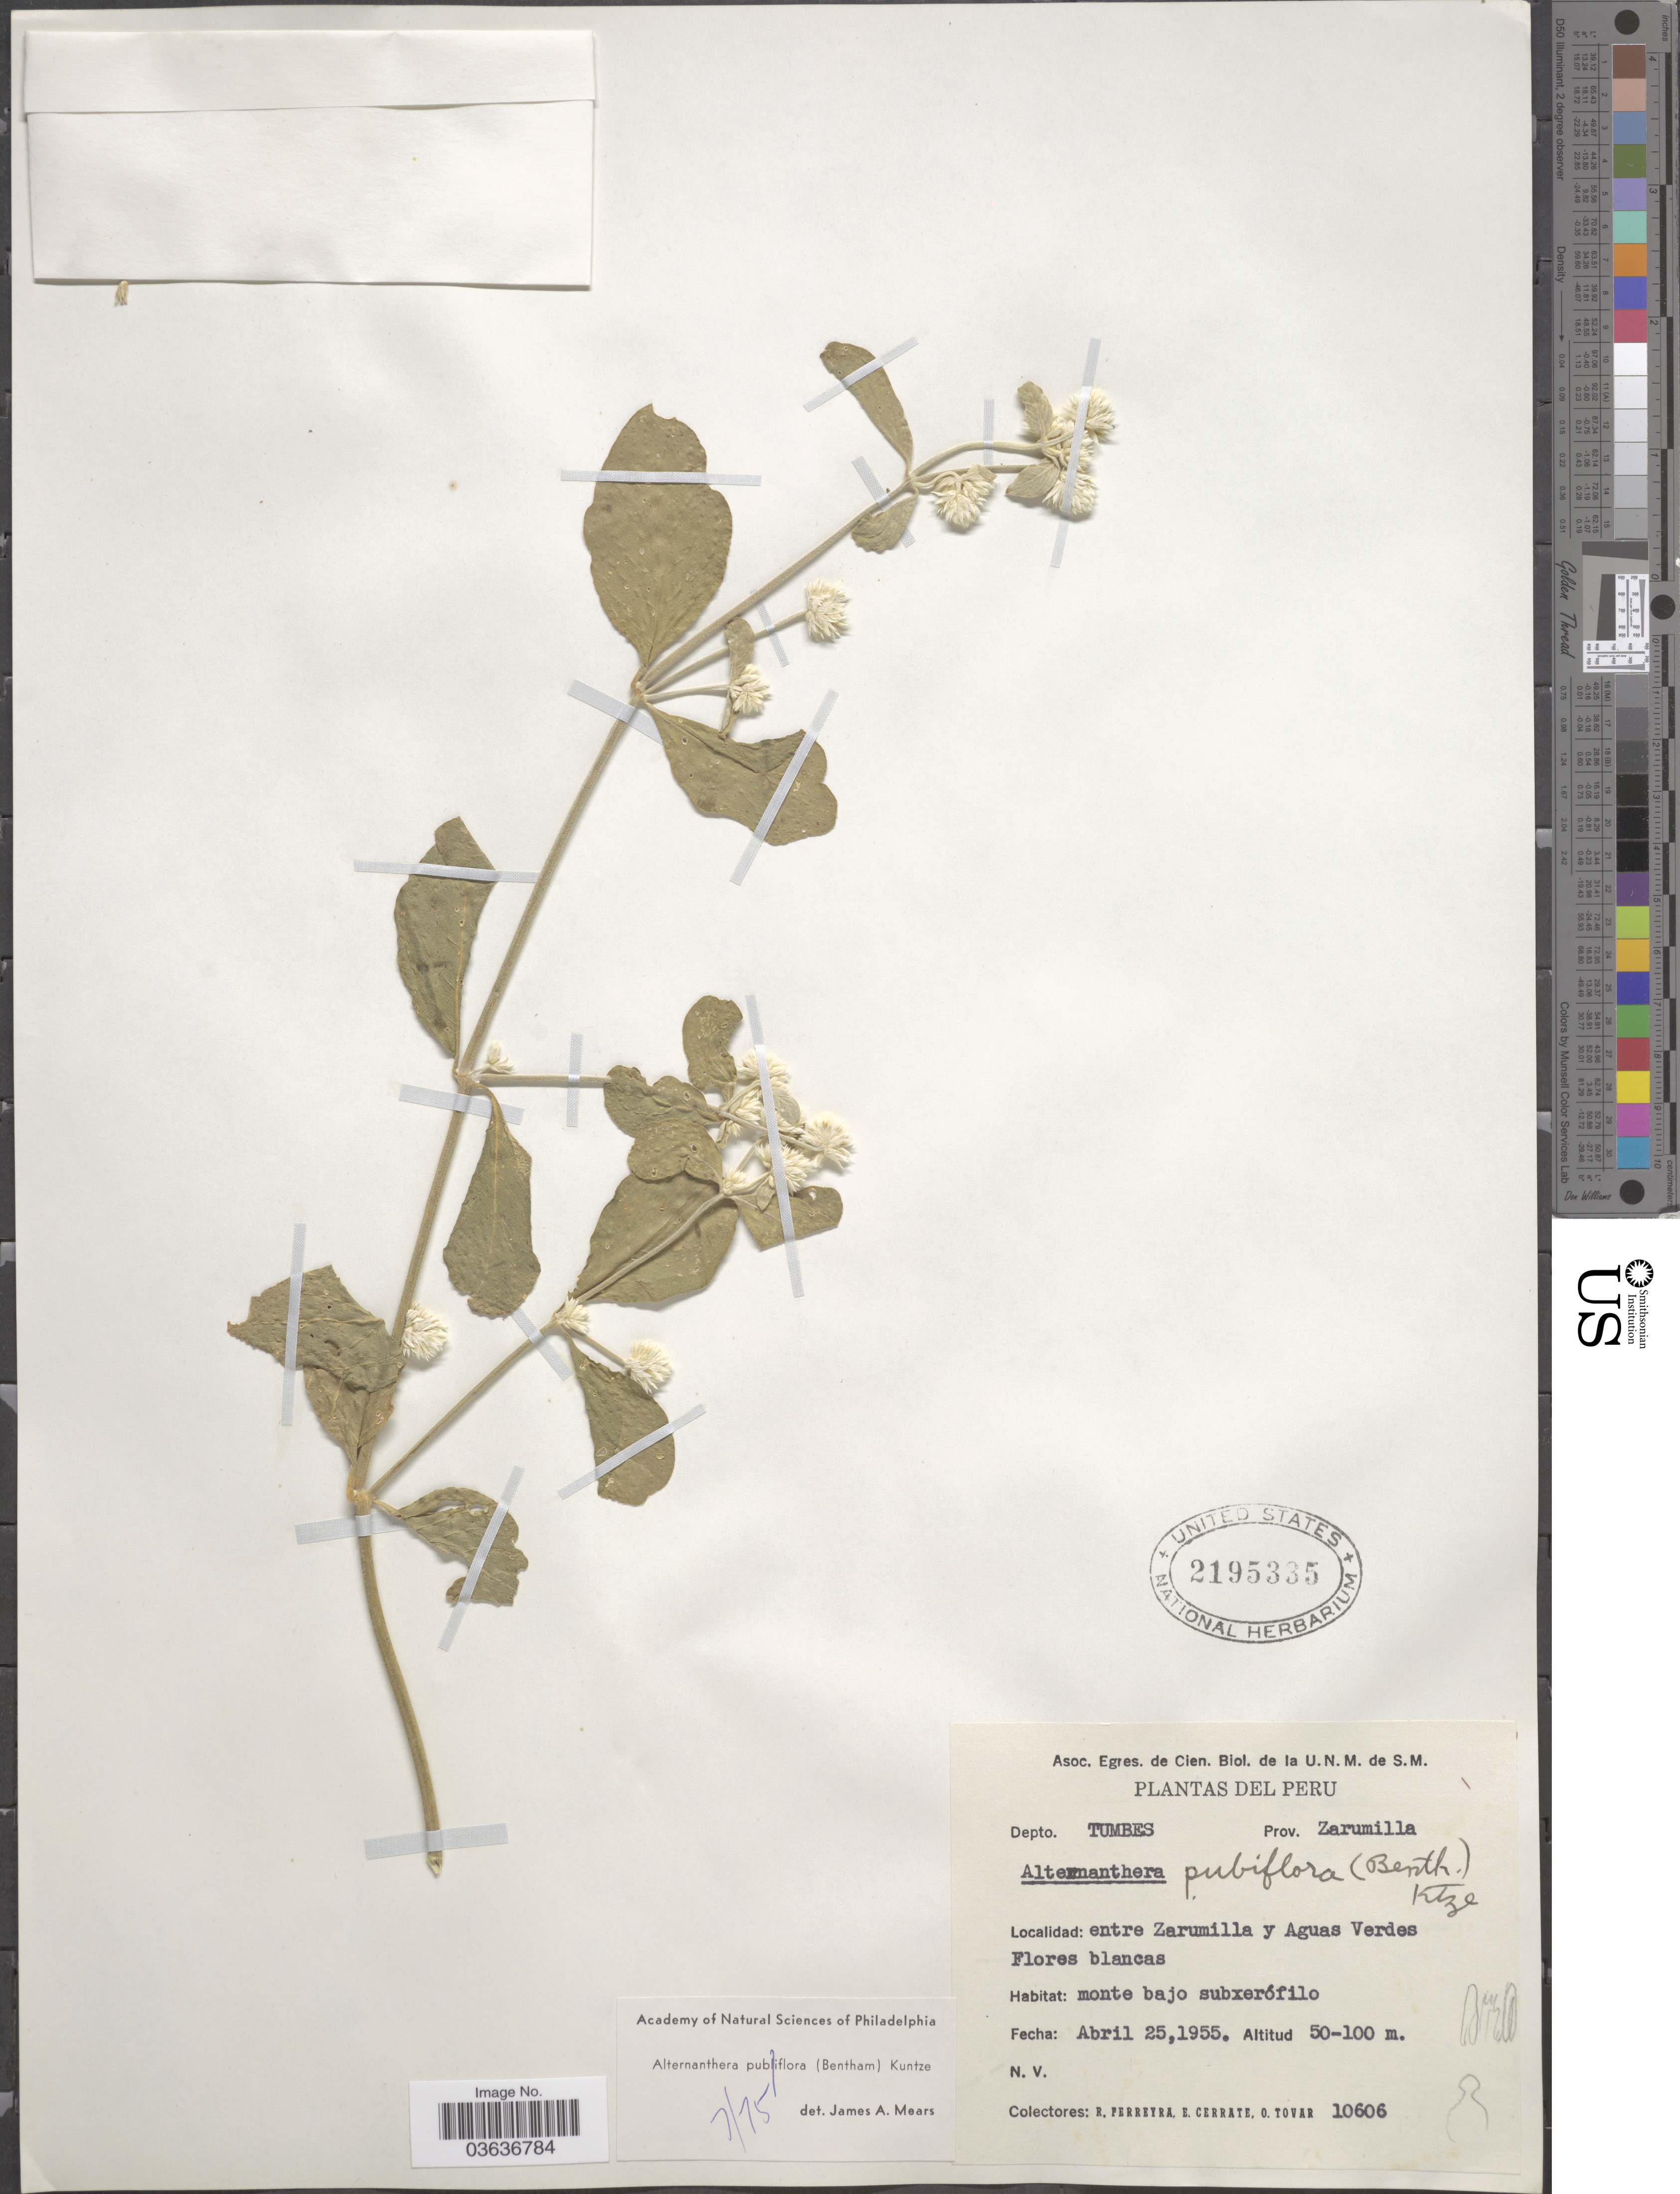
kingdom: Plantae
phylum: Tracheophyta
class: Magnoliopsida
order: Caryophyllales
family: Amaranthaceae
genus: Alternanthera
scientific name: Alternanthera pubiflora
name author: (Benth.) Kuntze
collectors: R. A. Ferreyra, E. Cerrate & Ó. Tovar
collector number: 10606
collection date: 1955-04-25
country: Peru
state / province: Tumbes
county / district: Zarumilla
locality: Depto. Tumbes. Prov. Zarumilla. Entre Zarumilla y Aguas Verdes.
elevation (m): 50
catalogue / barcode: US 2195335